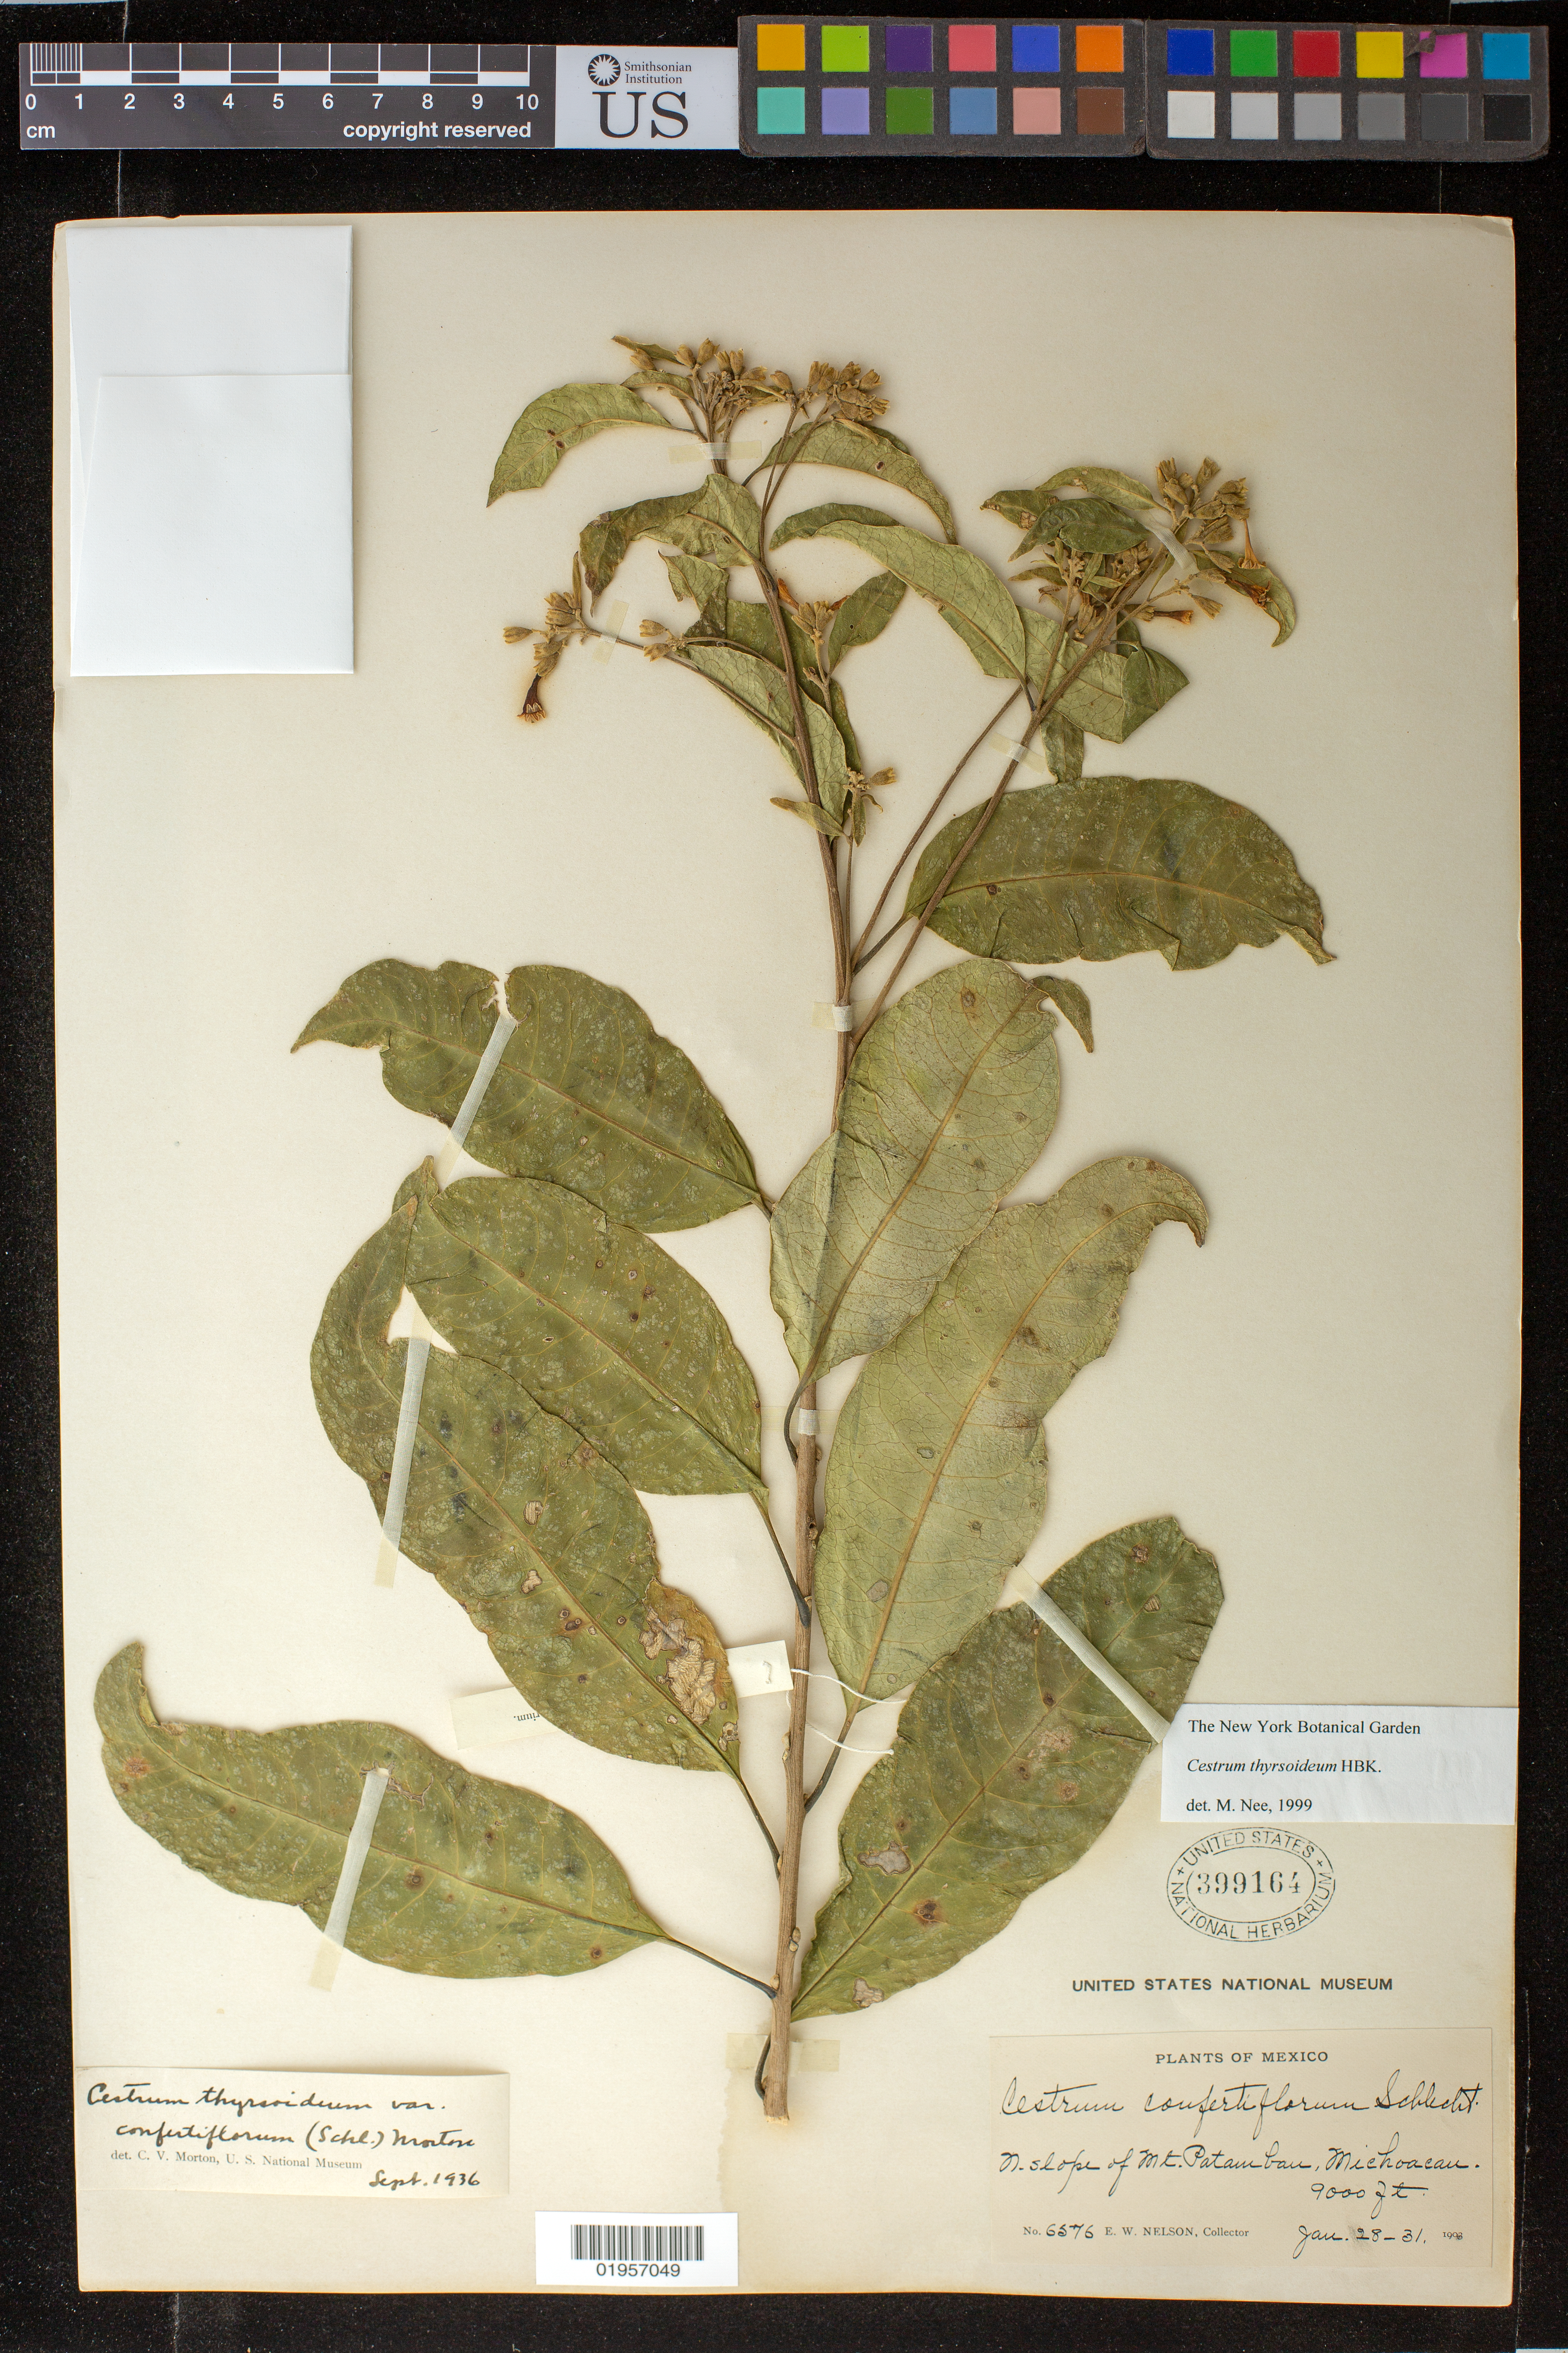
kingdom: Plantae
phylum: Tracheophyta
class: Magnoliopsida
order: Solanales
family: Solanaceae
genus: Cestrum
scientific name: Cestrum tenuifolium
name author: Francey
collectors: E. W. Nelson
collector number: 6576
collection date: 1903-01-28/1903-01-31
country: Mexico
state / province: Michoacán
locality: N. slope Mount Patamban.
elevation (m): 2743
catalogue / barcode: US 399164